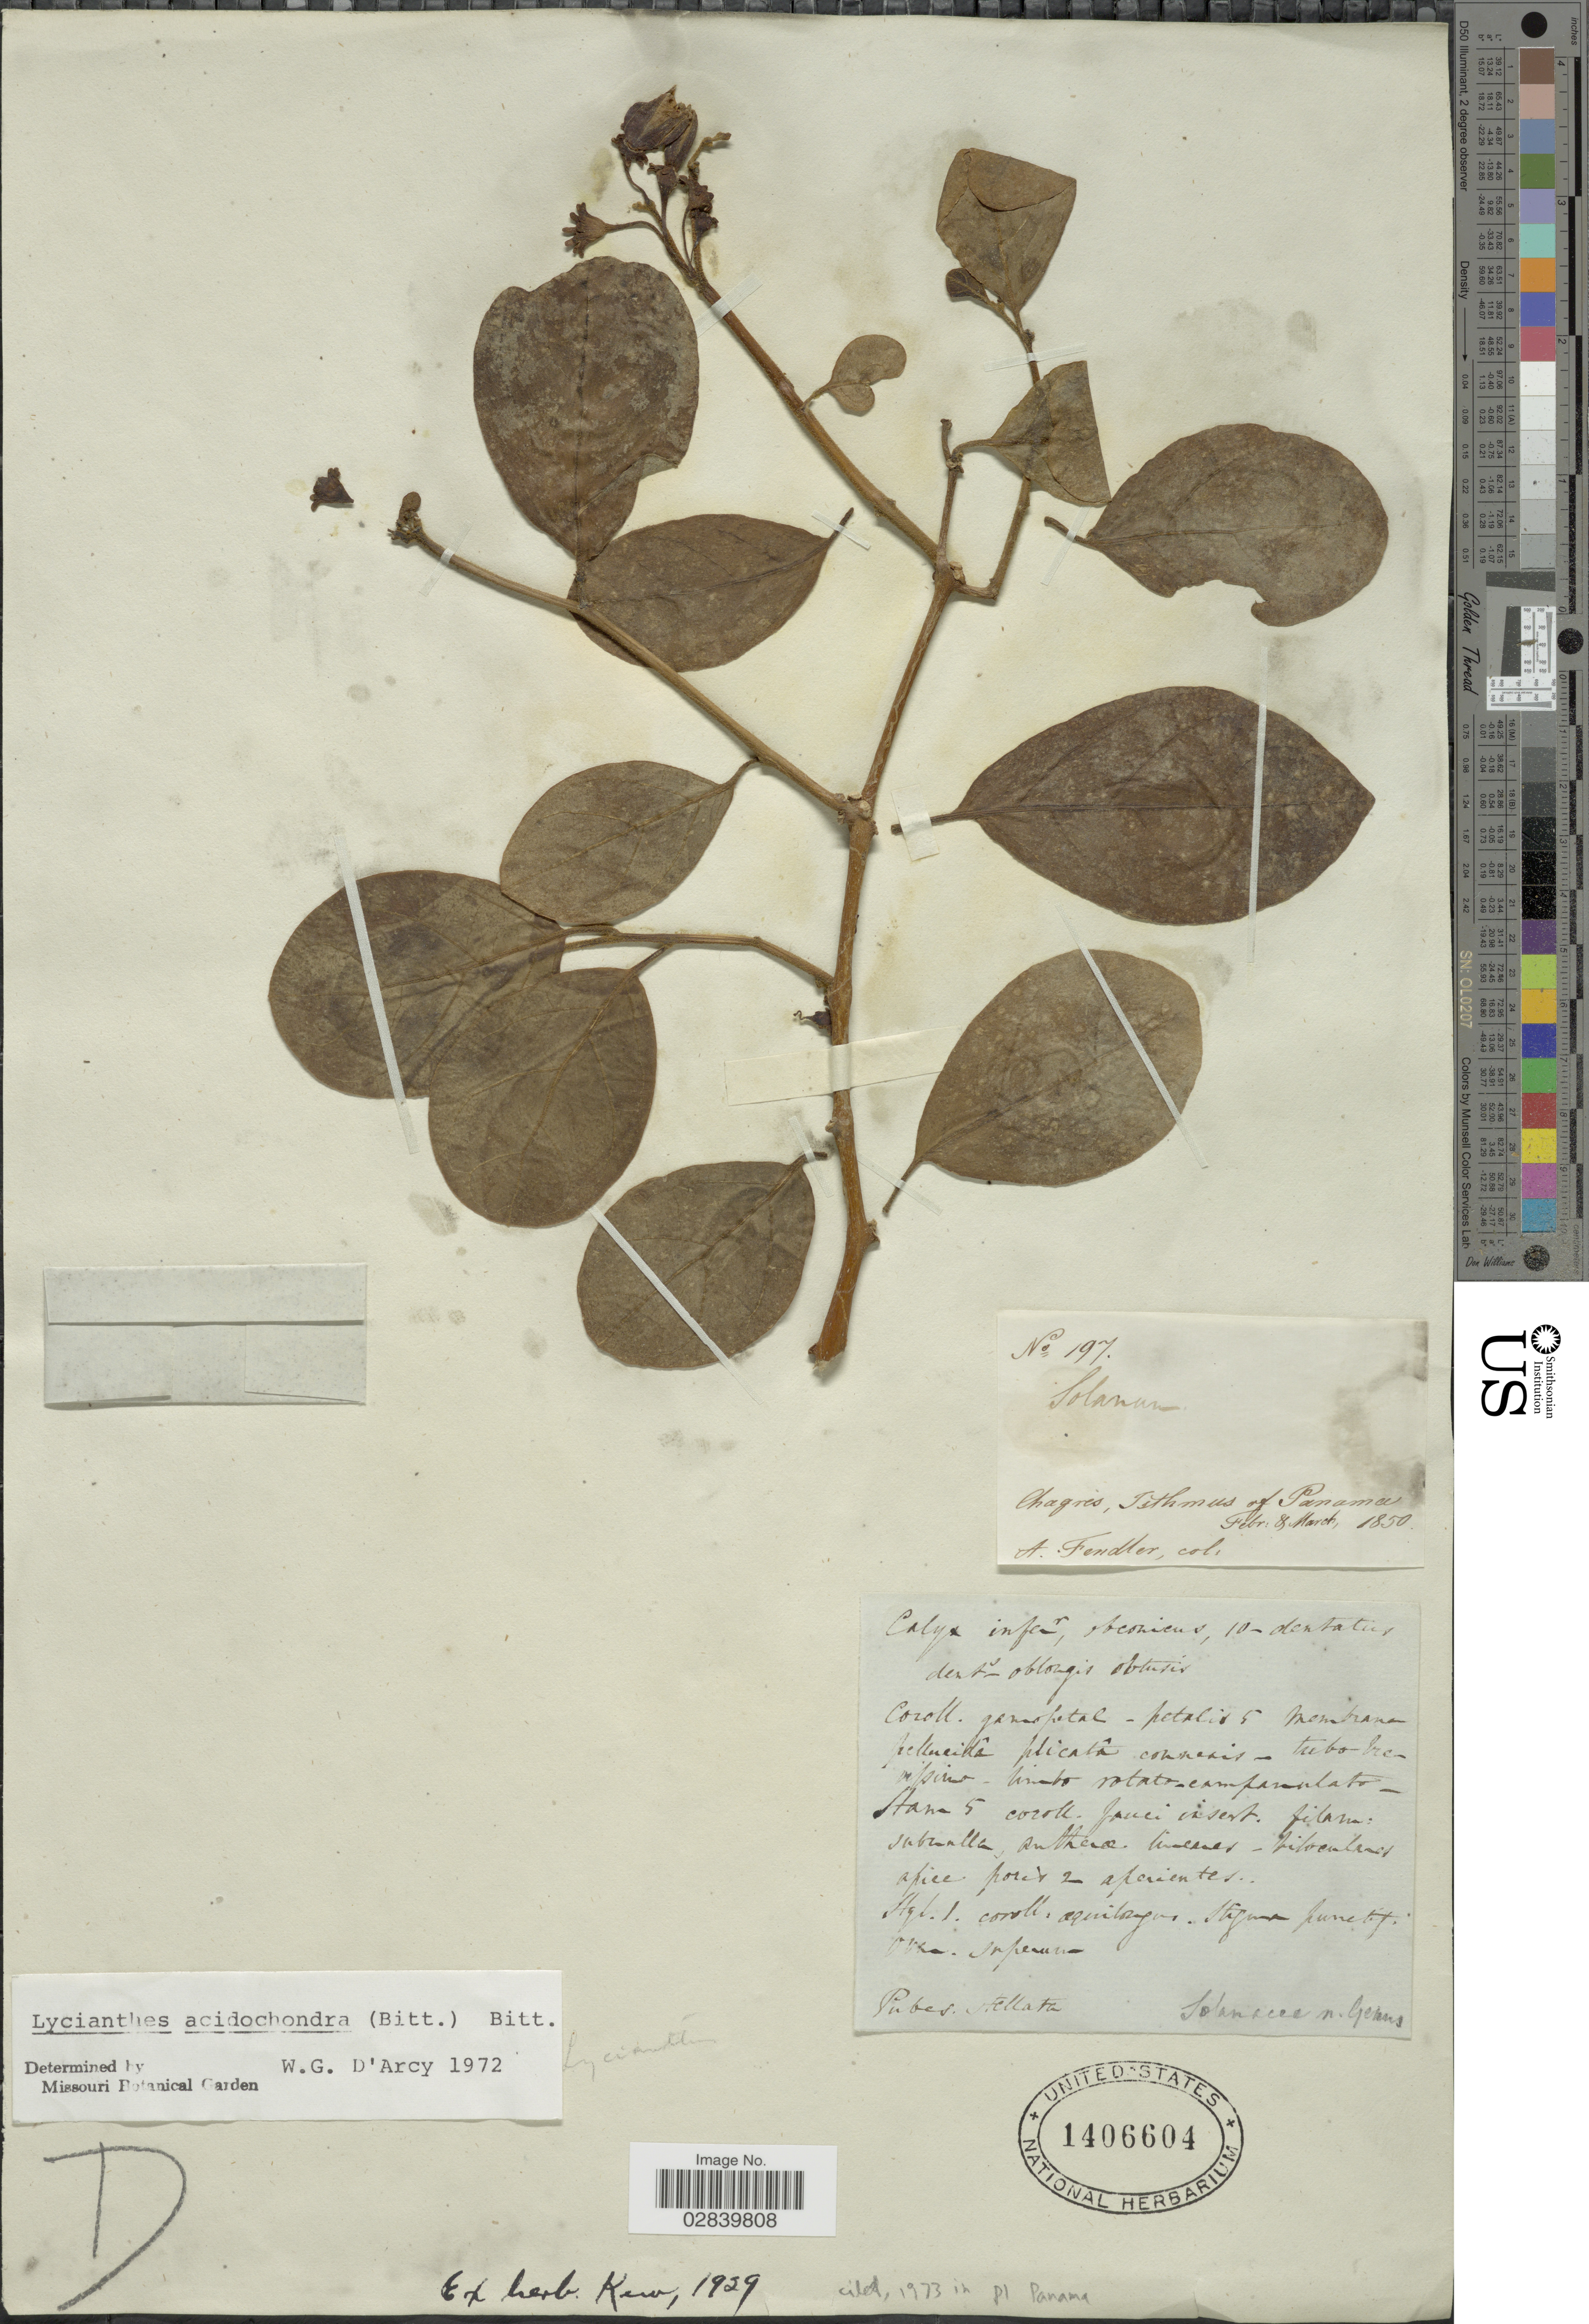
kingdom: Plantae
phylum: Tracheophyta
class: Magnoliopsida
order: Solanales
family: Solanaceae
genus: Lycianthes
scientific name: Lycianthes acidochondra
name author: (Bitter) Bitter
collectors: A. Fendler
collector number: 197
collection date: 1850-02/1850-03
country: Panama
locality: Chagres, Titmus of Panama.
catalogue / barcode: US 1406604